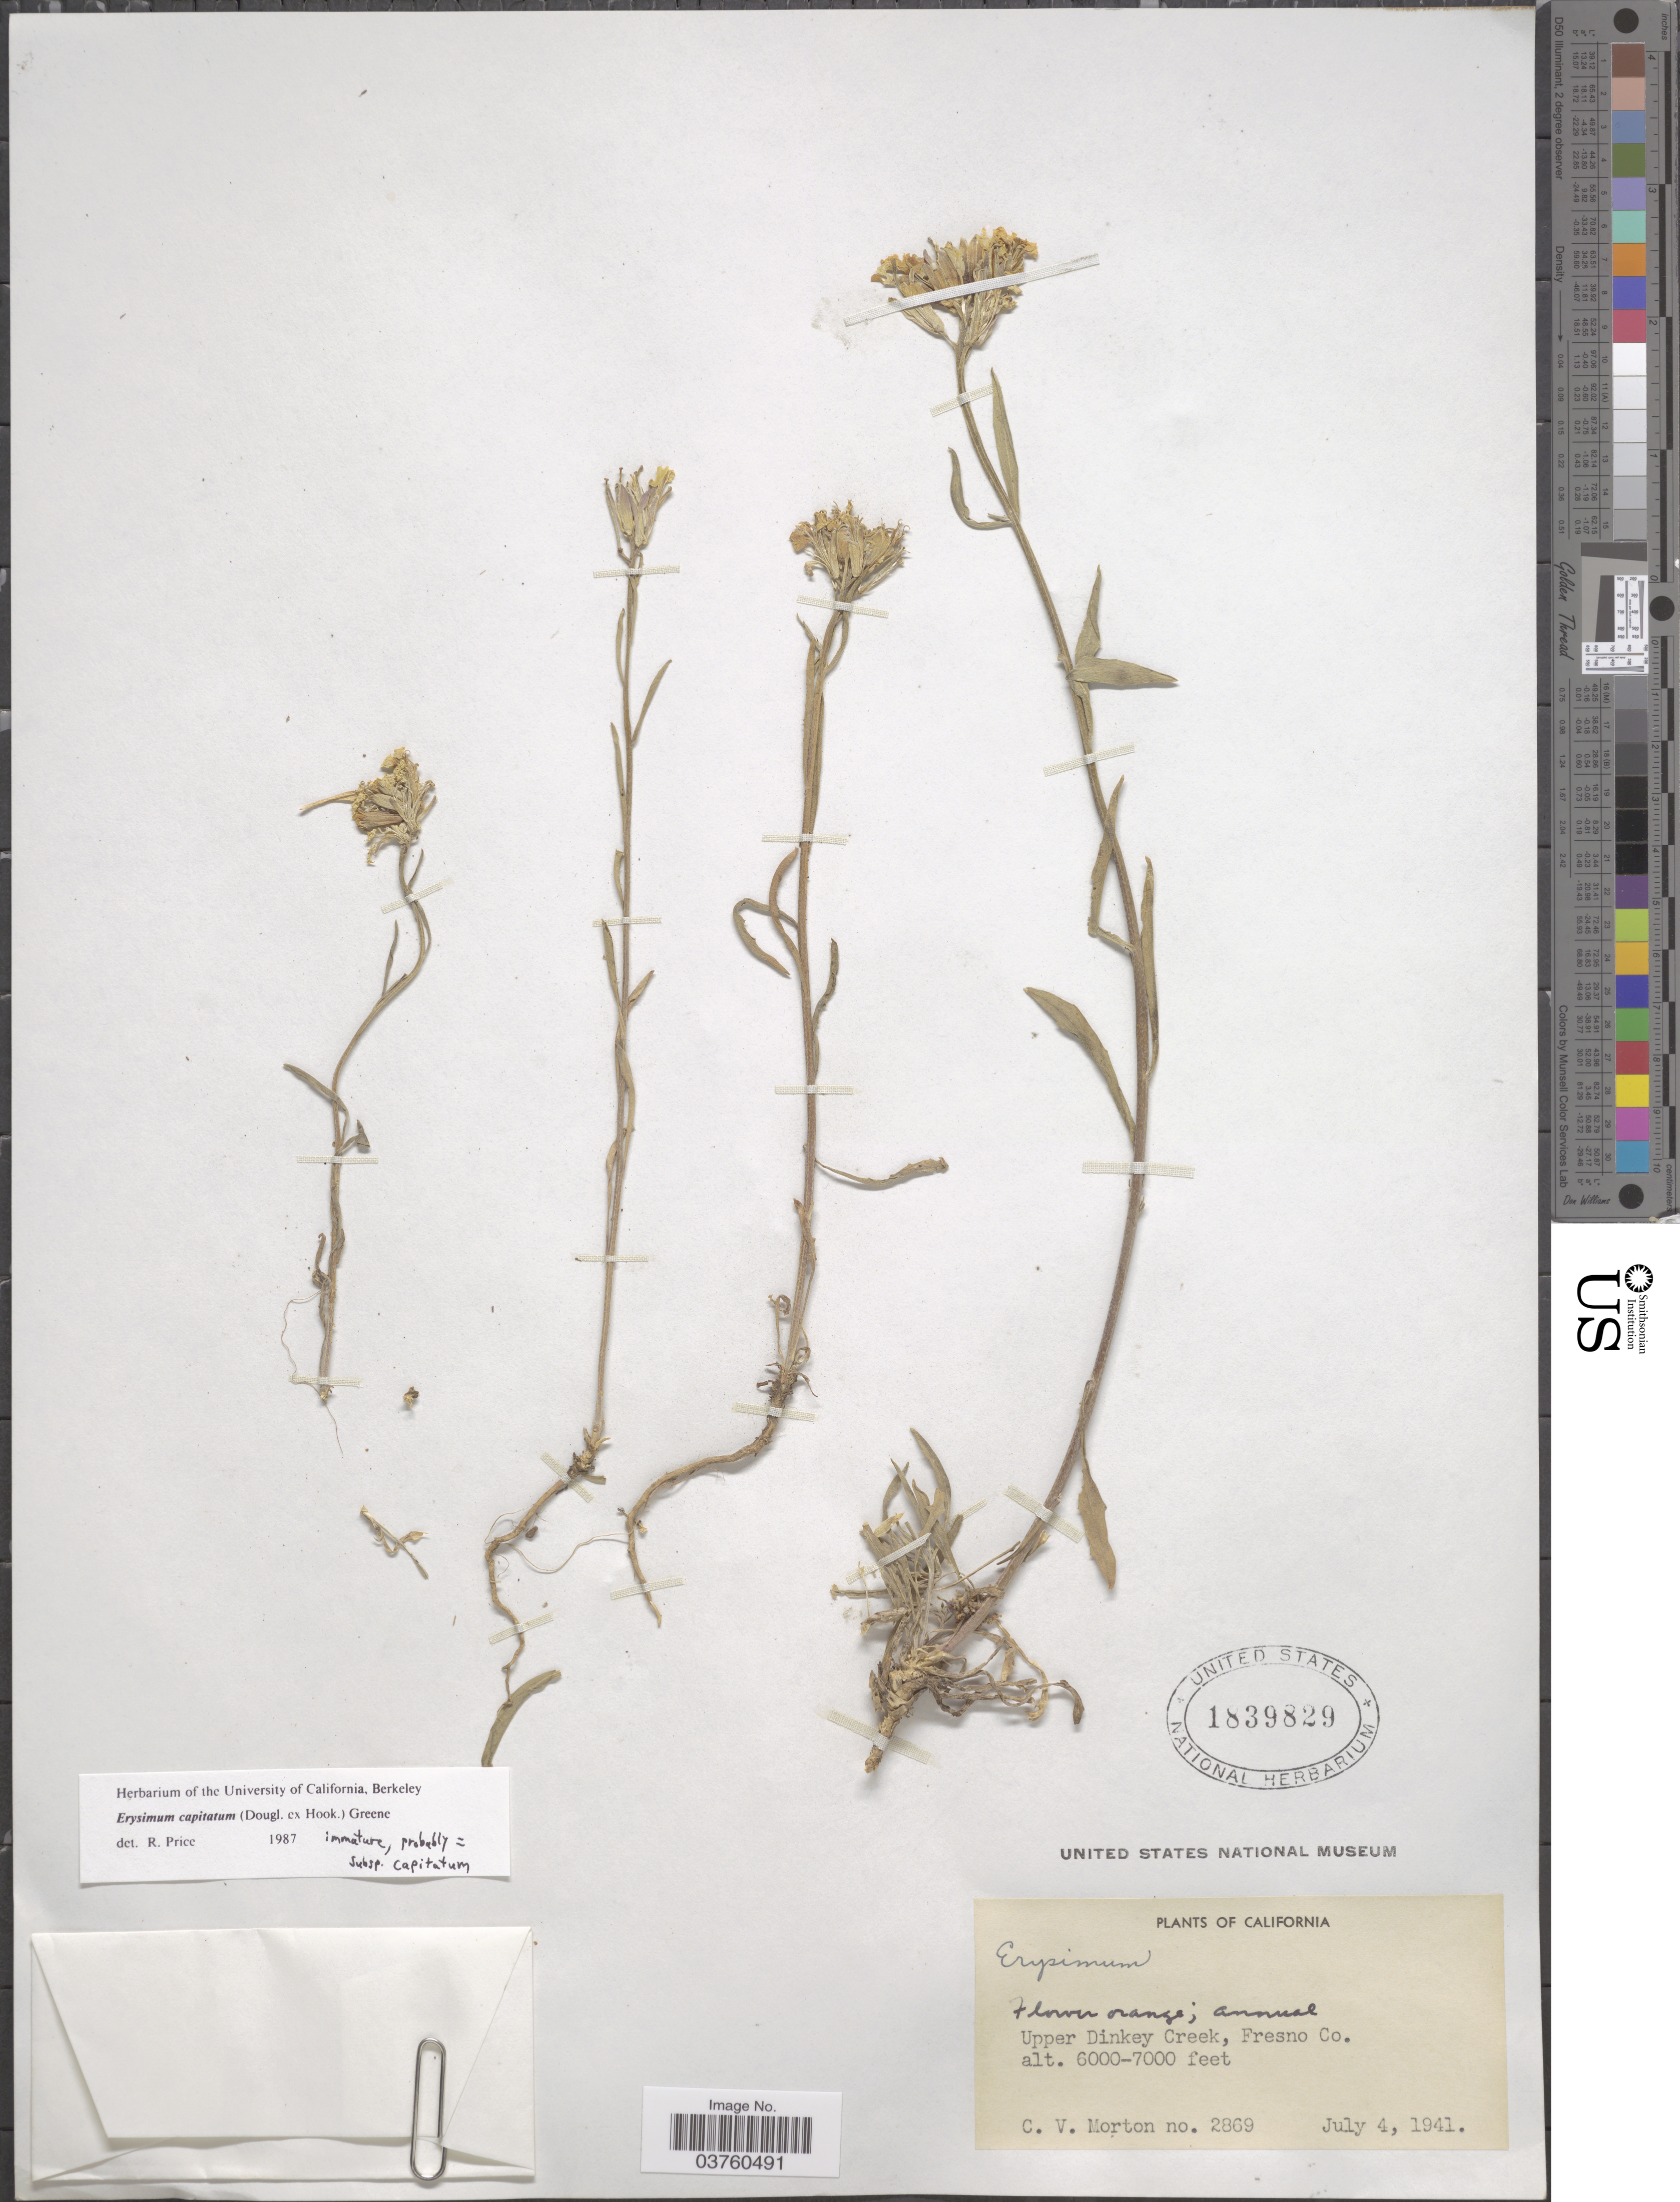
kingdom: Plantae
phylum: Tracheophyta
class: Magnoliopsida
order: Brassicales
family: Brassicaceae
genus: Erysimum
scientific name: Erysimum capitatum subsp. capitatum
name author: (Douglas ex Hook.) Greene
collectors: C. V. Morton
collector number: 2869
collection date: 1941-07-04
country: United States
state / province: California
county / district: Fresno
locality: Upper Dinkey Creek, Fresno Co.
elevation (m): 1829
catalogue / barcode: US 1839829